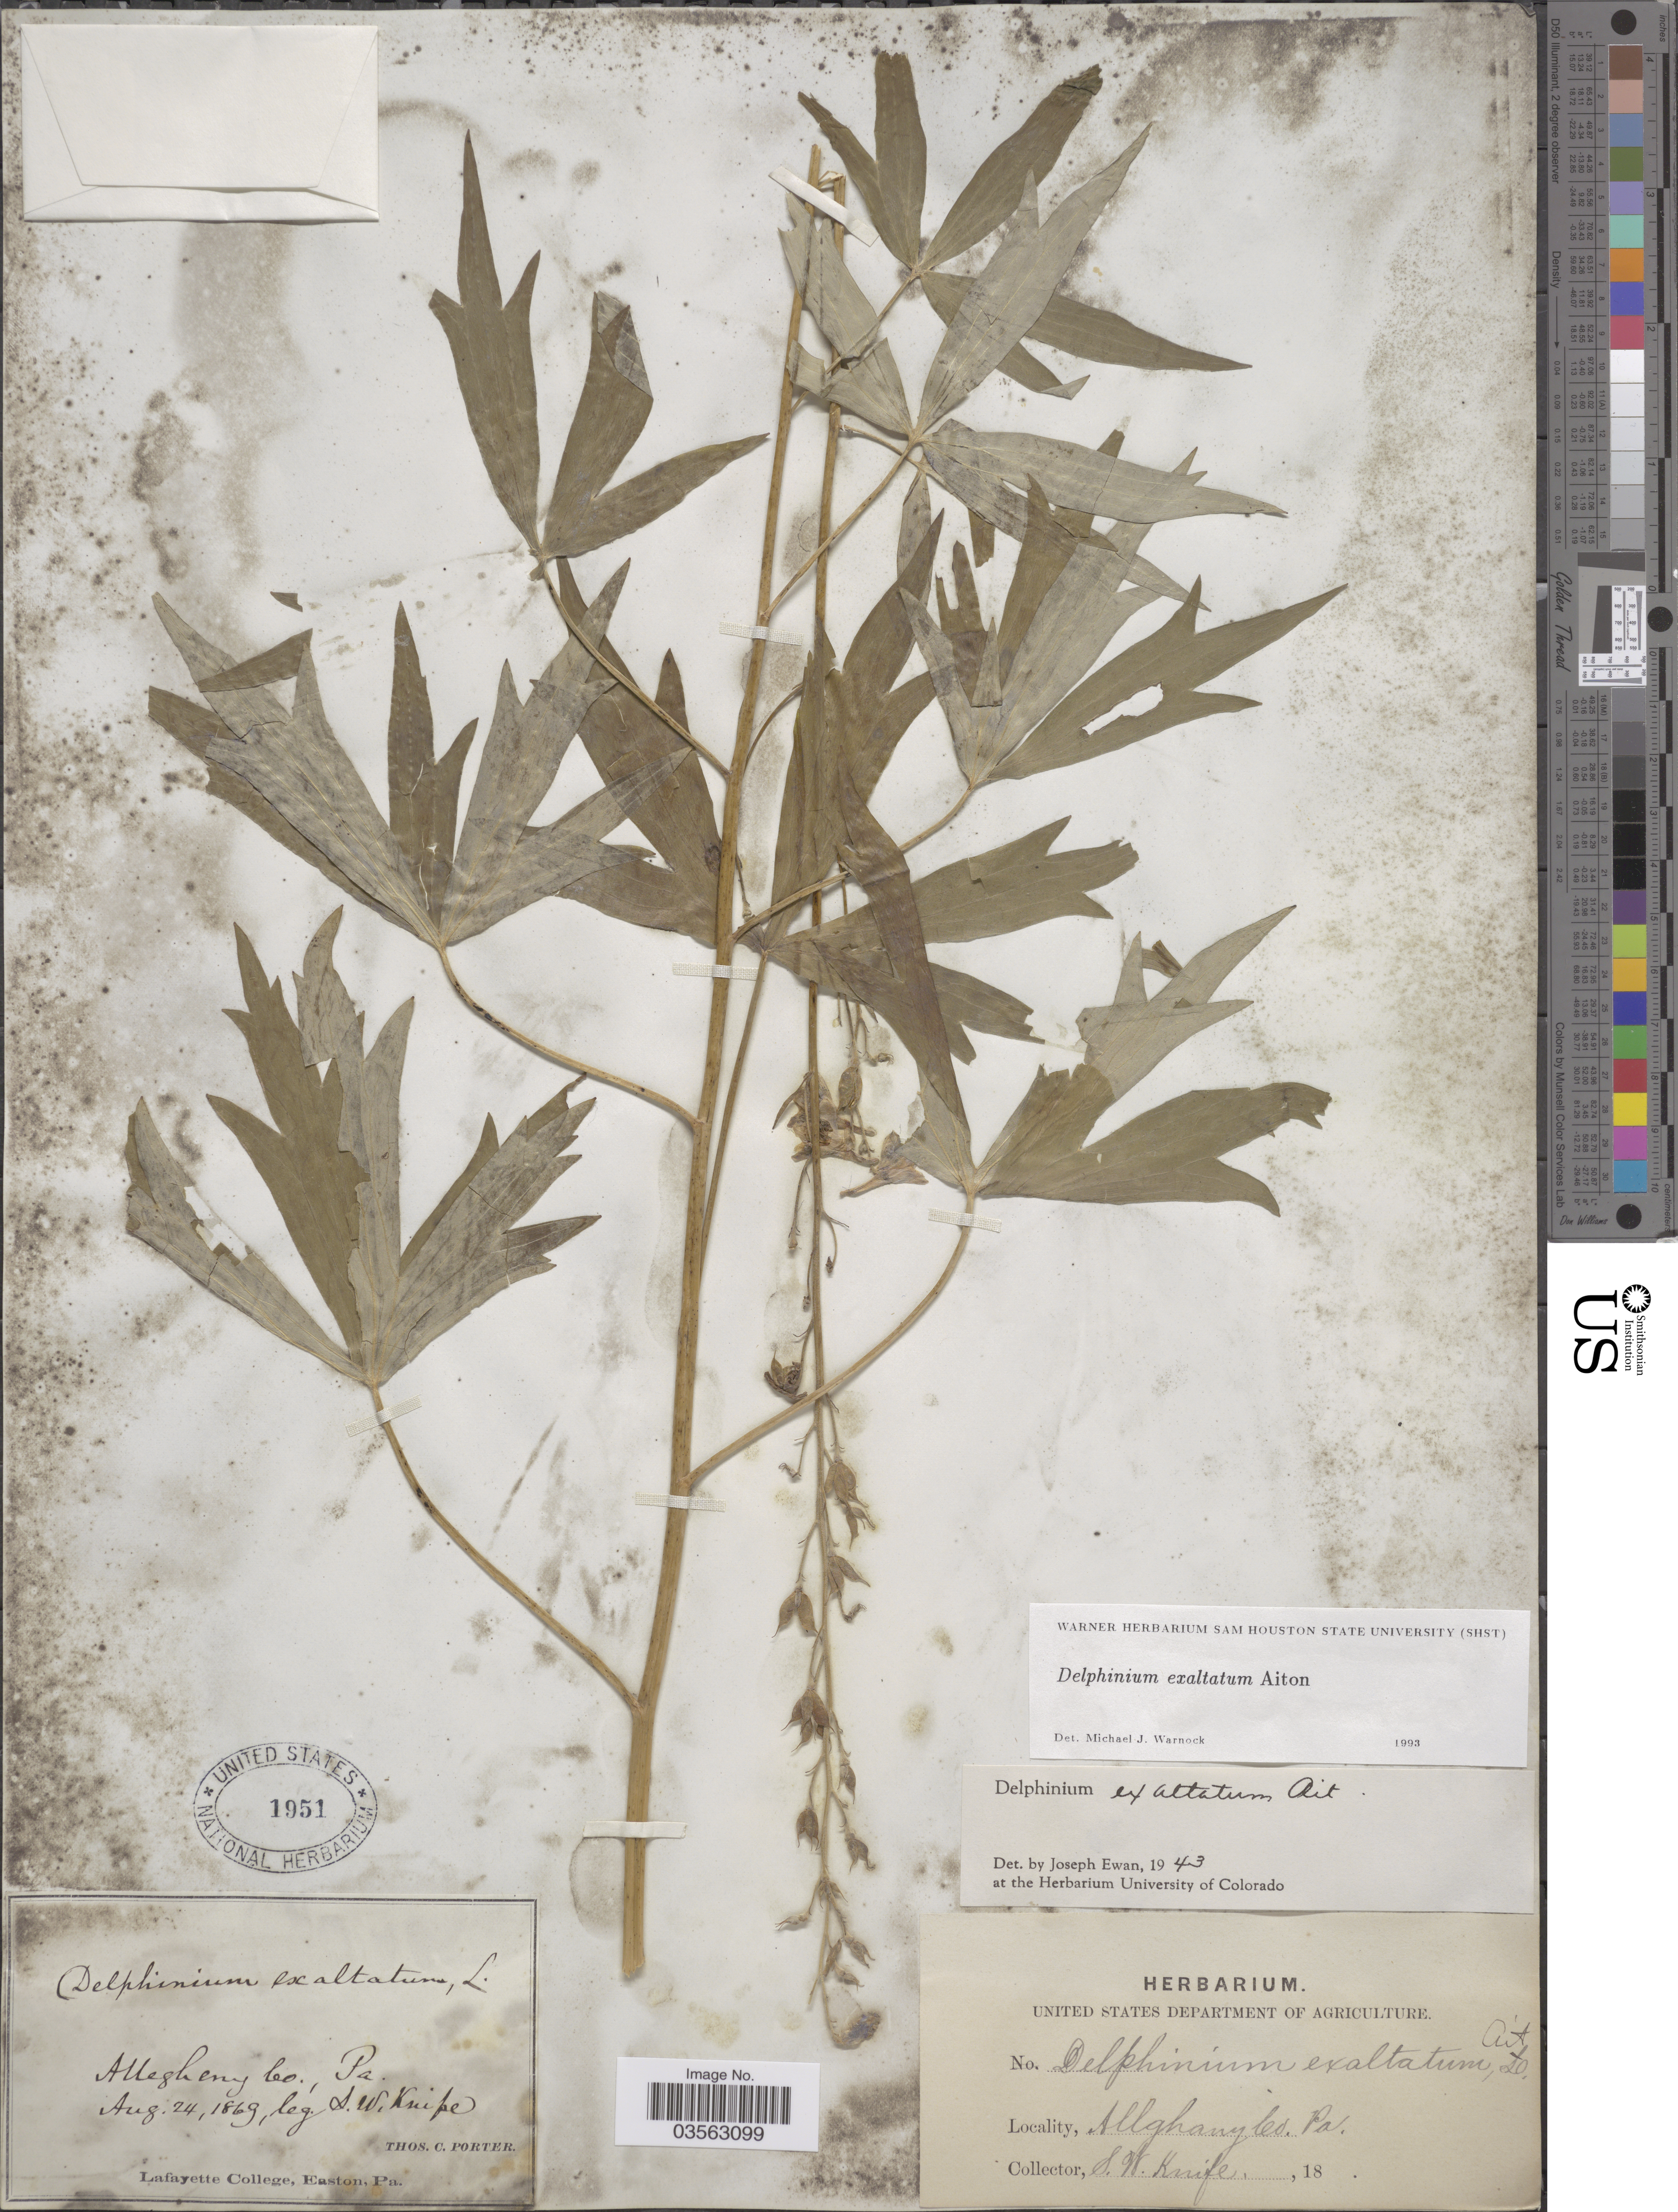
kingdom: Plantae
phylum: Tracheophyta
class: Magnoliopsida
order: Ranunculales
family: Ranunculaceae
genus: Delphinium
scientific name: Delphinium exaltatum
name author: Aiton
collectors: S. Knife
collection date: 1869-08-24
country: United States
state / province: Pennsylvania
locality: Allegheny Co.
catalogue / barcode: US 1951